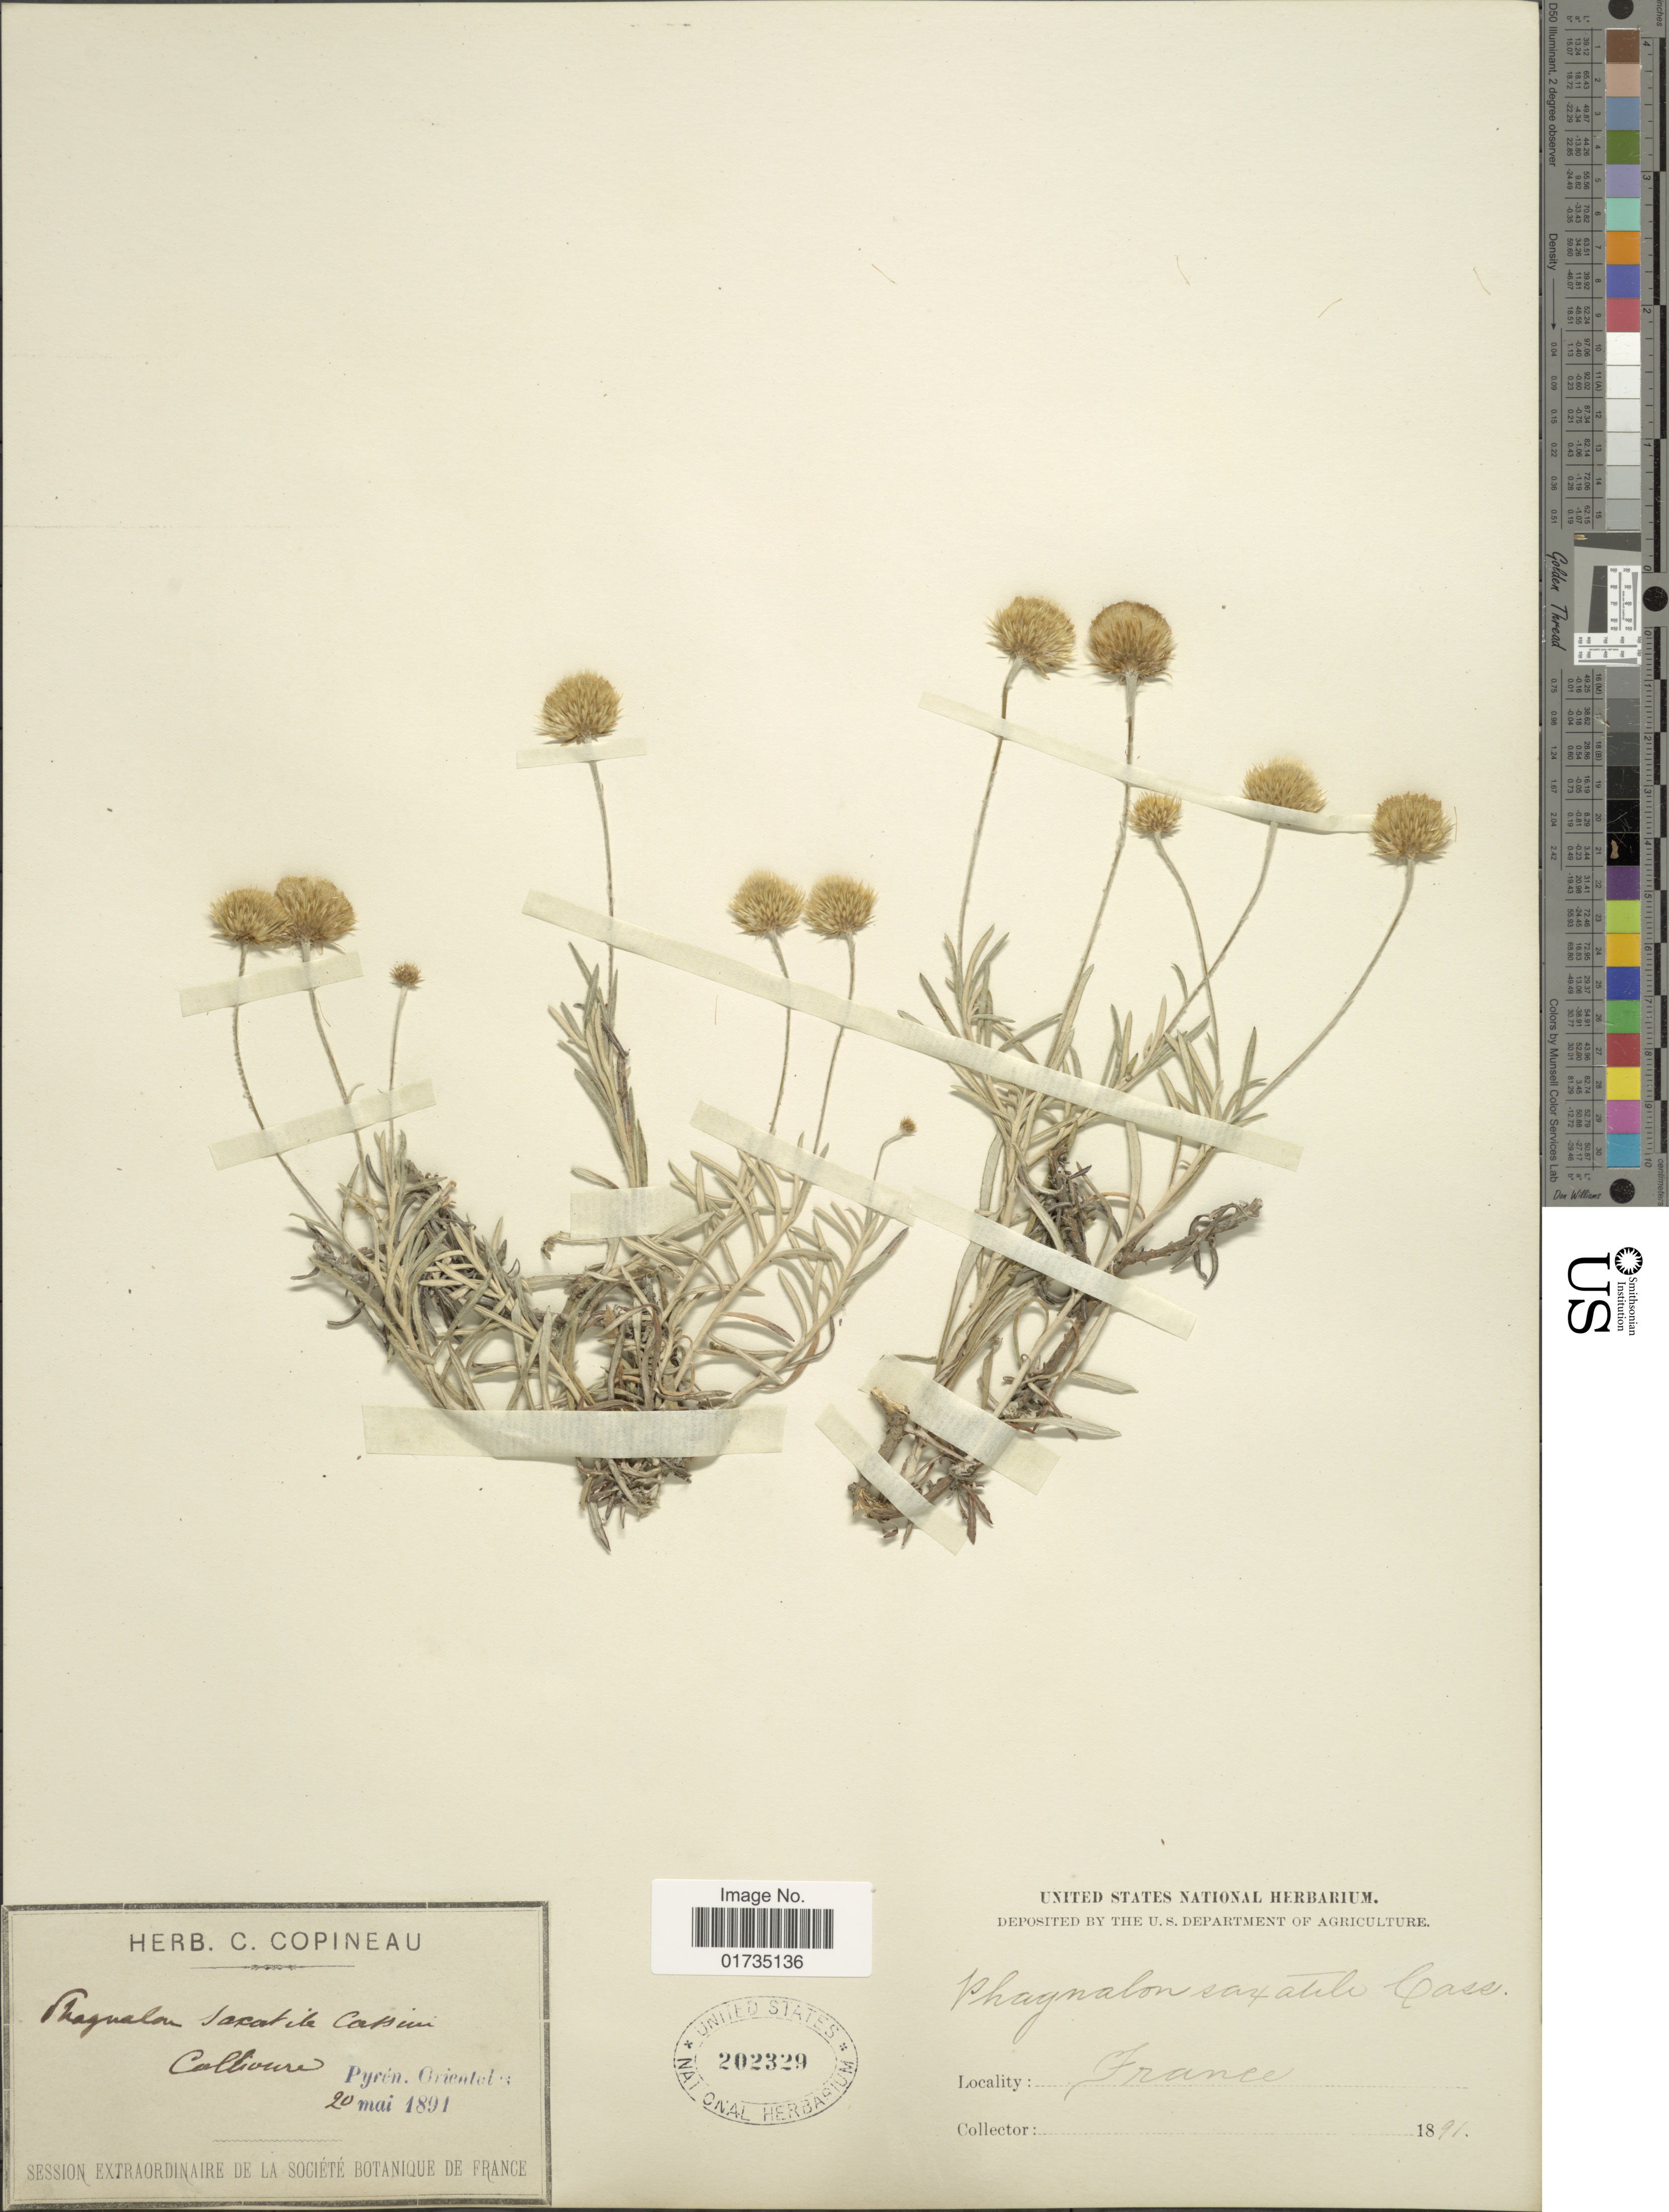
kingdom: Plantae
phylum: Tracheophyta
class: Magnoliopsida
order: Asterales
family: Asteraceae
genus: Phagnalon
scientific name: Phagnalon saxatile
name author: Cass.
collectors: ex herb. C. Copineau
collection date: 1891-05-20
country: France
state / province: Occitanie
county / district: Pyrénées-Orientales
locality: Collioure, Pyrén. Orientales [Pyrénées-Orientales]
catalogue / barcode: US 202329